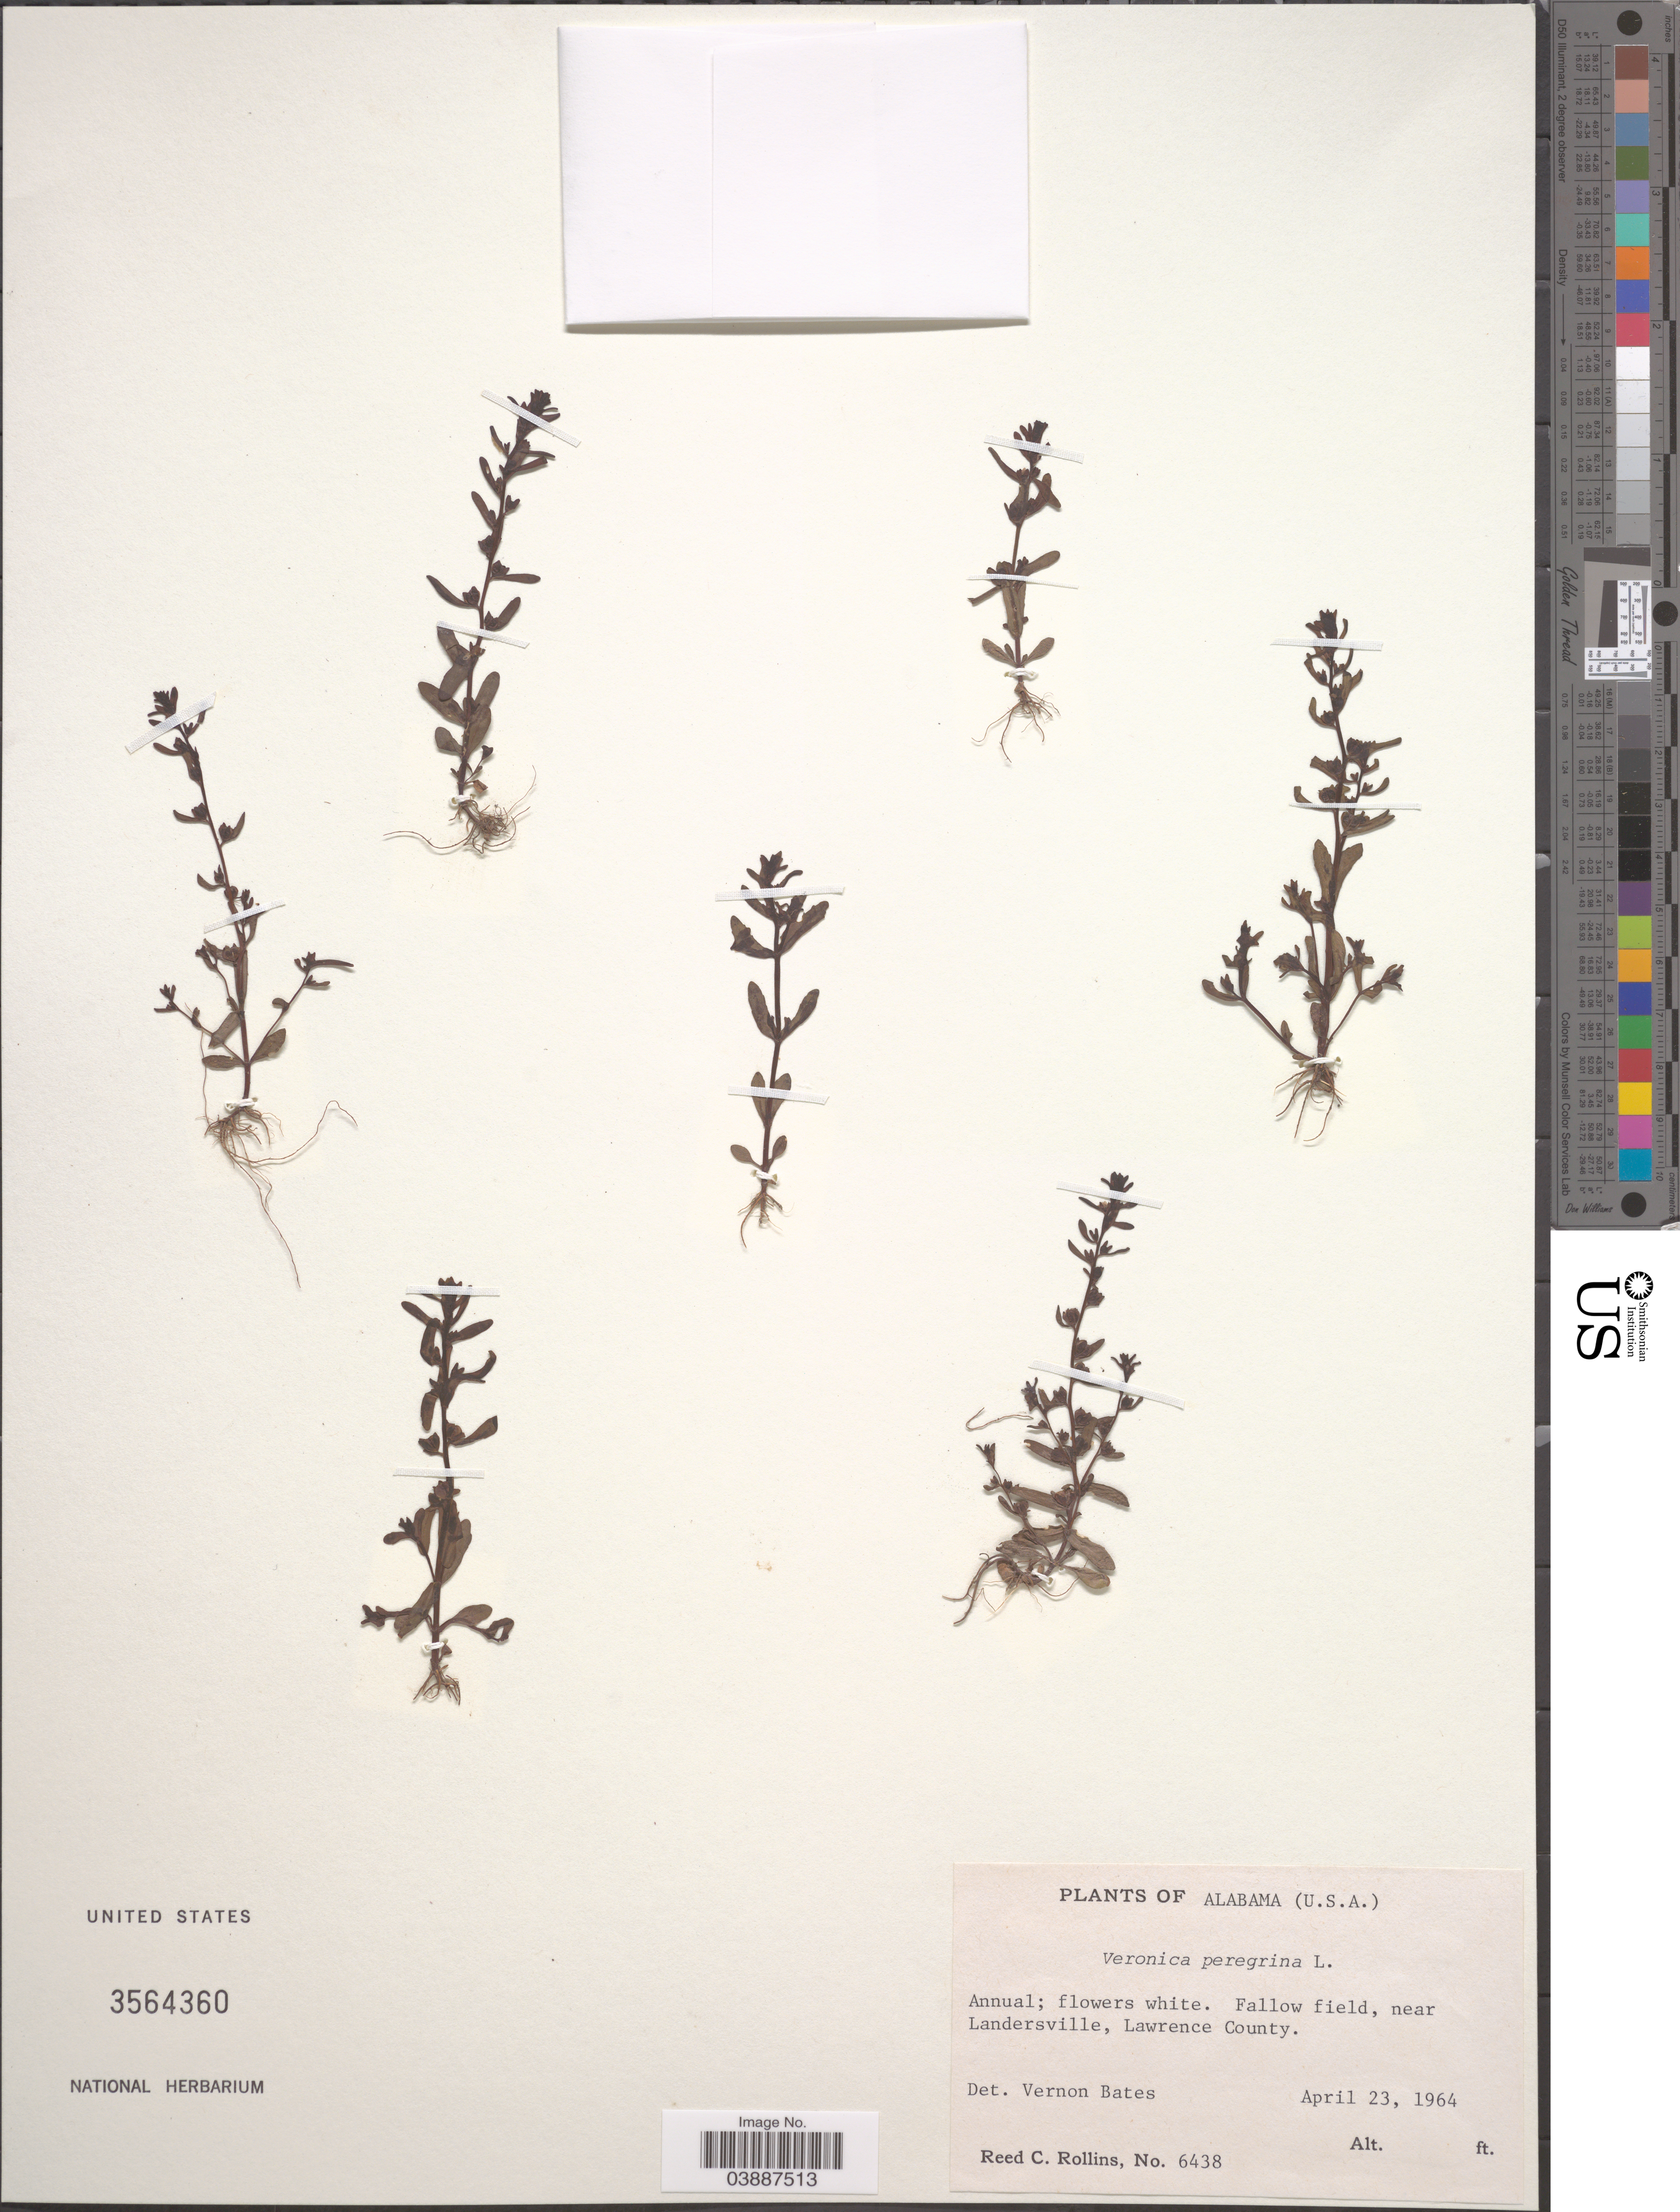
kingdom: Plantae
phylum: Tracheophyta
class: Magnoliopsida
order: Lamiales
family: Plantaginaceae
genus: Veronica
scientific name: Veronica peregrina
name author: L.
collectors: R. C. Rollins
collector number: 6438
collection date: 1964-04-23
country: United States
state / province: Alabama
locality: Fallow field, near Landersville, Lawrence County.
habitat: fallow field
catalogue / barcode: US 3564360